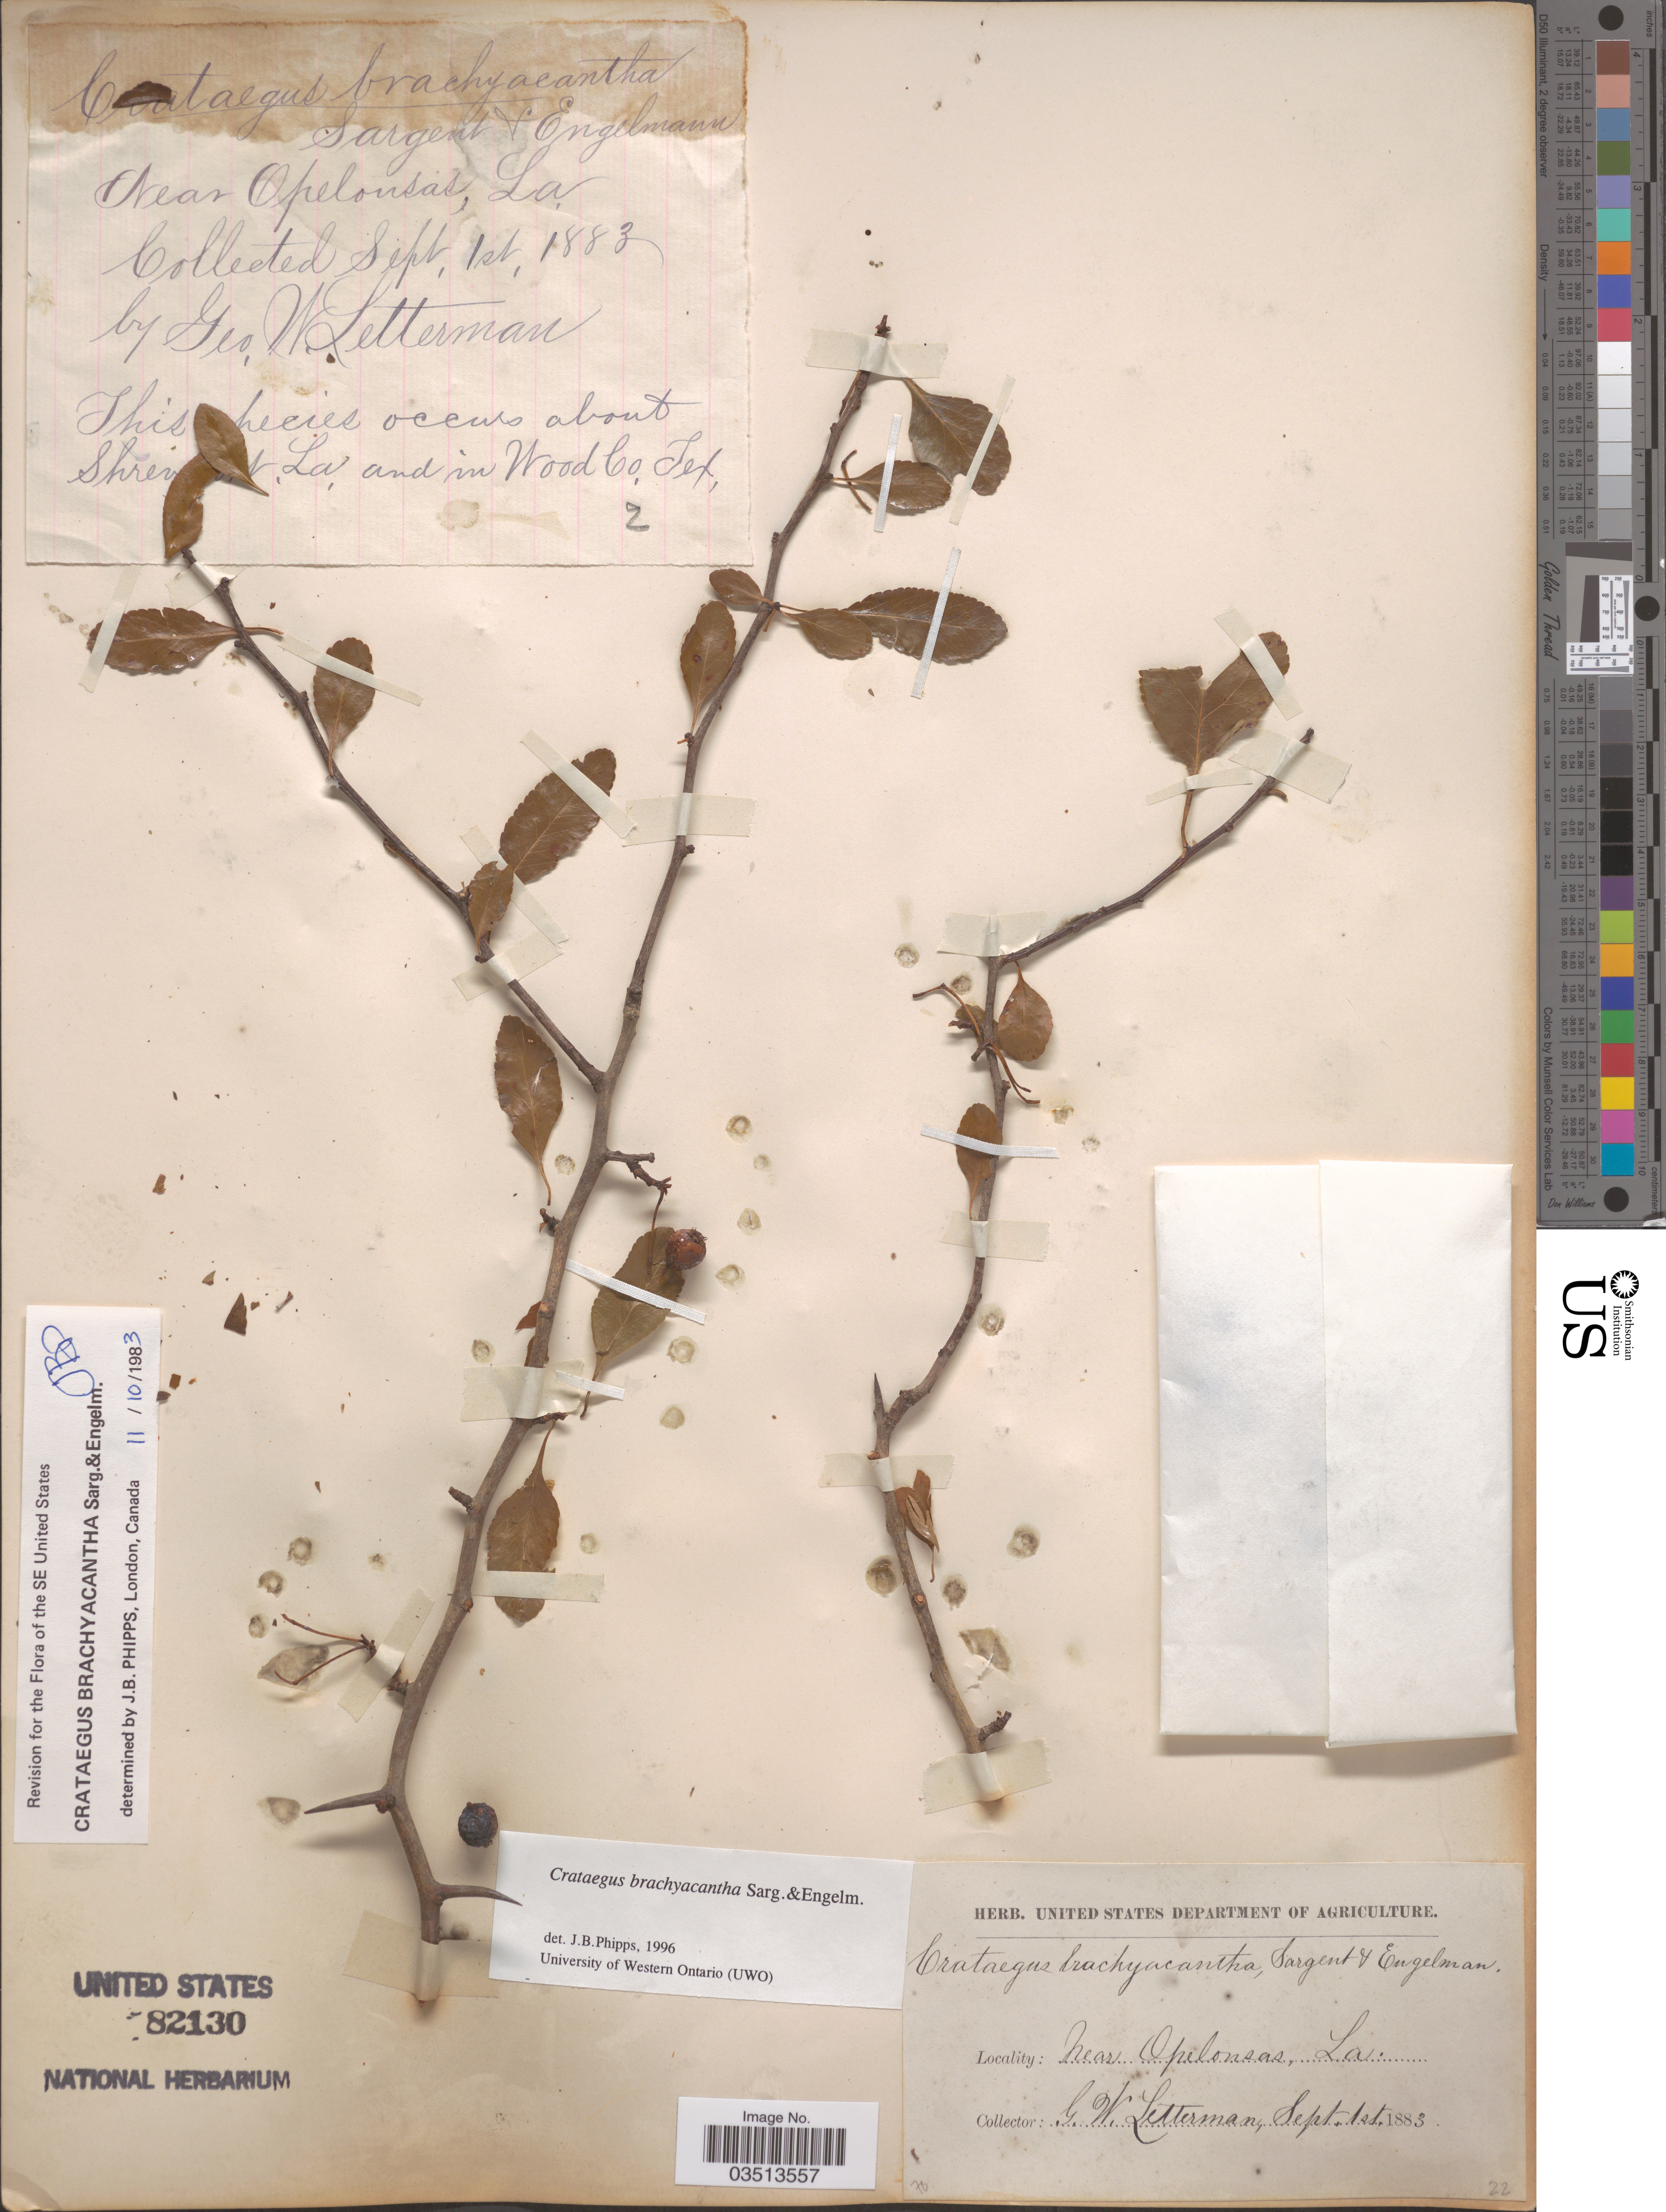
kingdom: Plantae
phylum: Tracheophyta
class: Magnoliopsida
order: Rosales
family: Rosaceae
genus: Crataegus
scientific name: Crataegus brachyacantha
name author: Sarg. & Engelm.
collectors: G. W. Letterman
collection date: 1883-09-01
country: United States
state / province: Louisiana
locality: Near Opelousas.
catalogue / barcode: US 82130